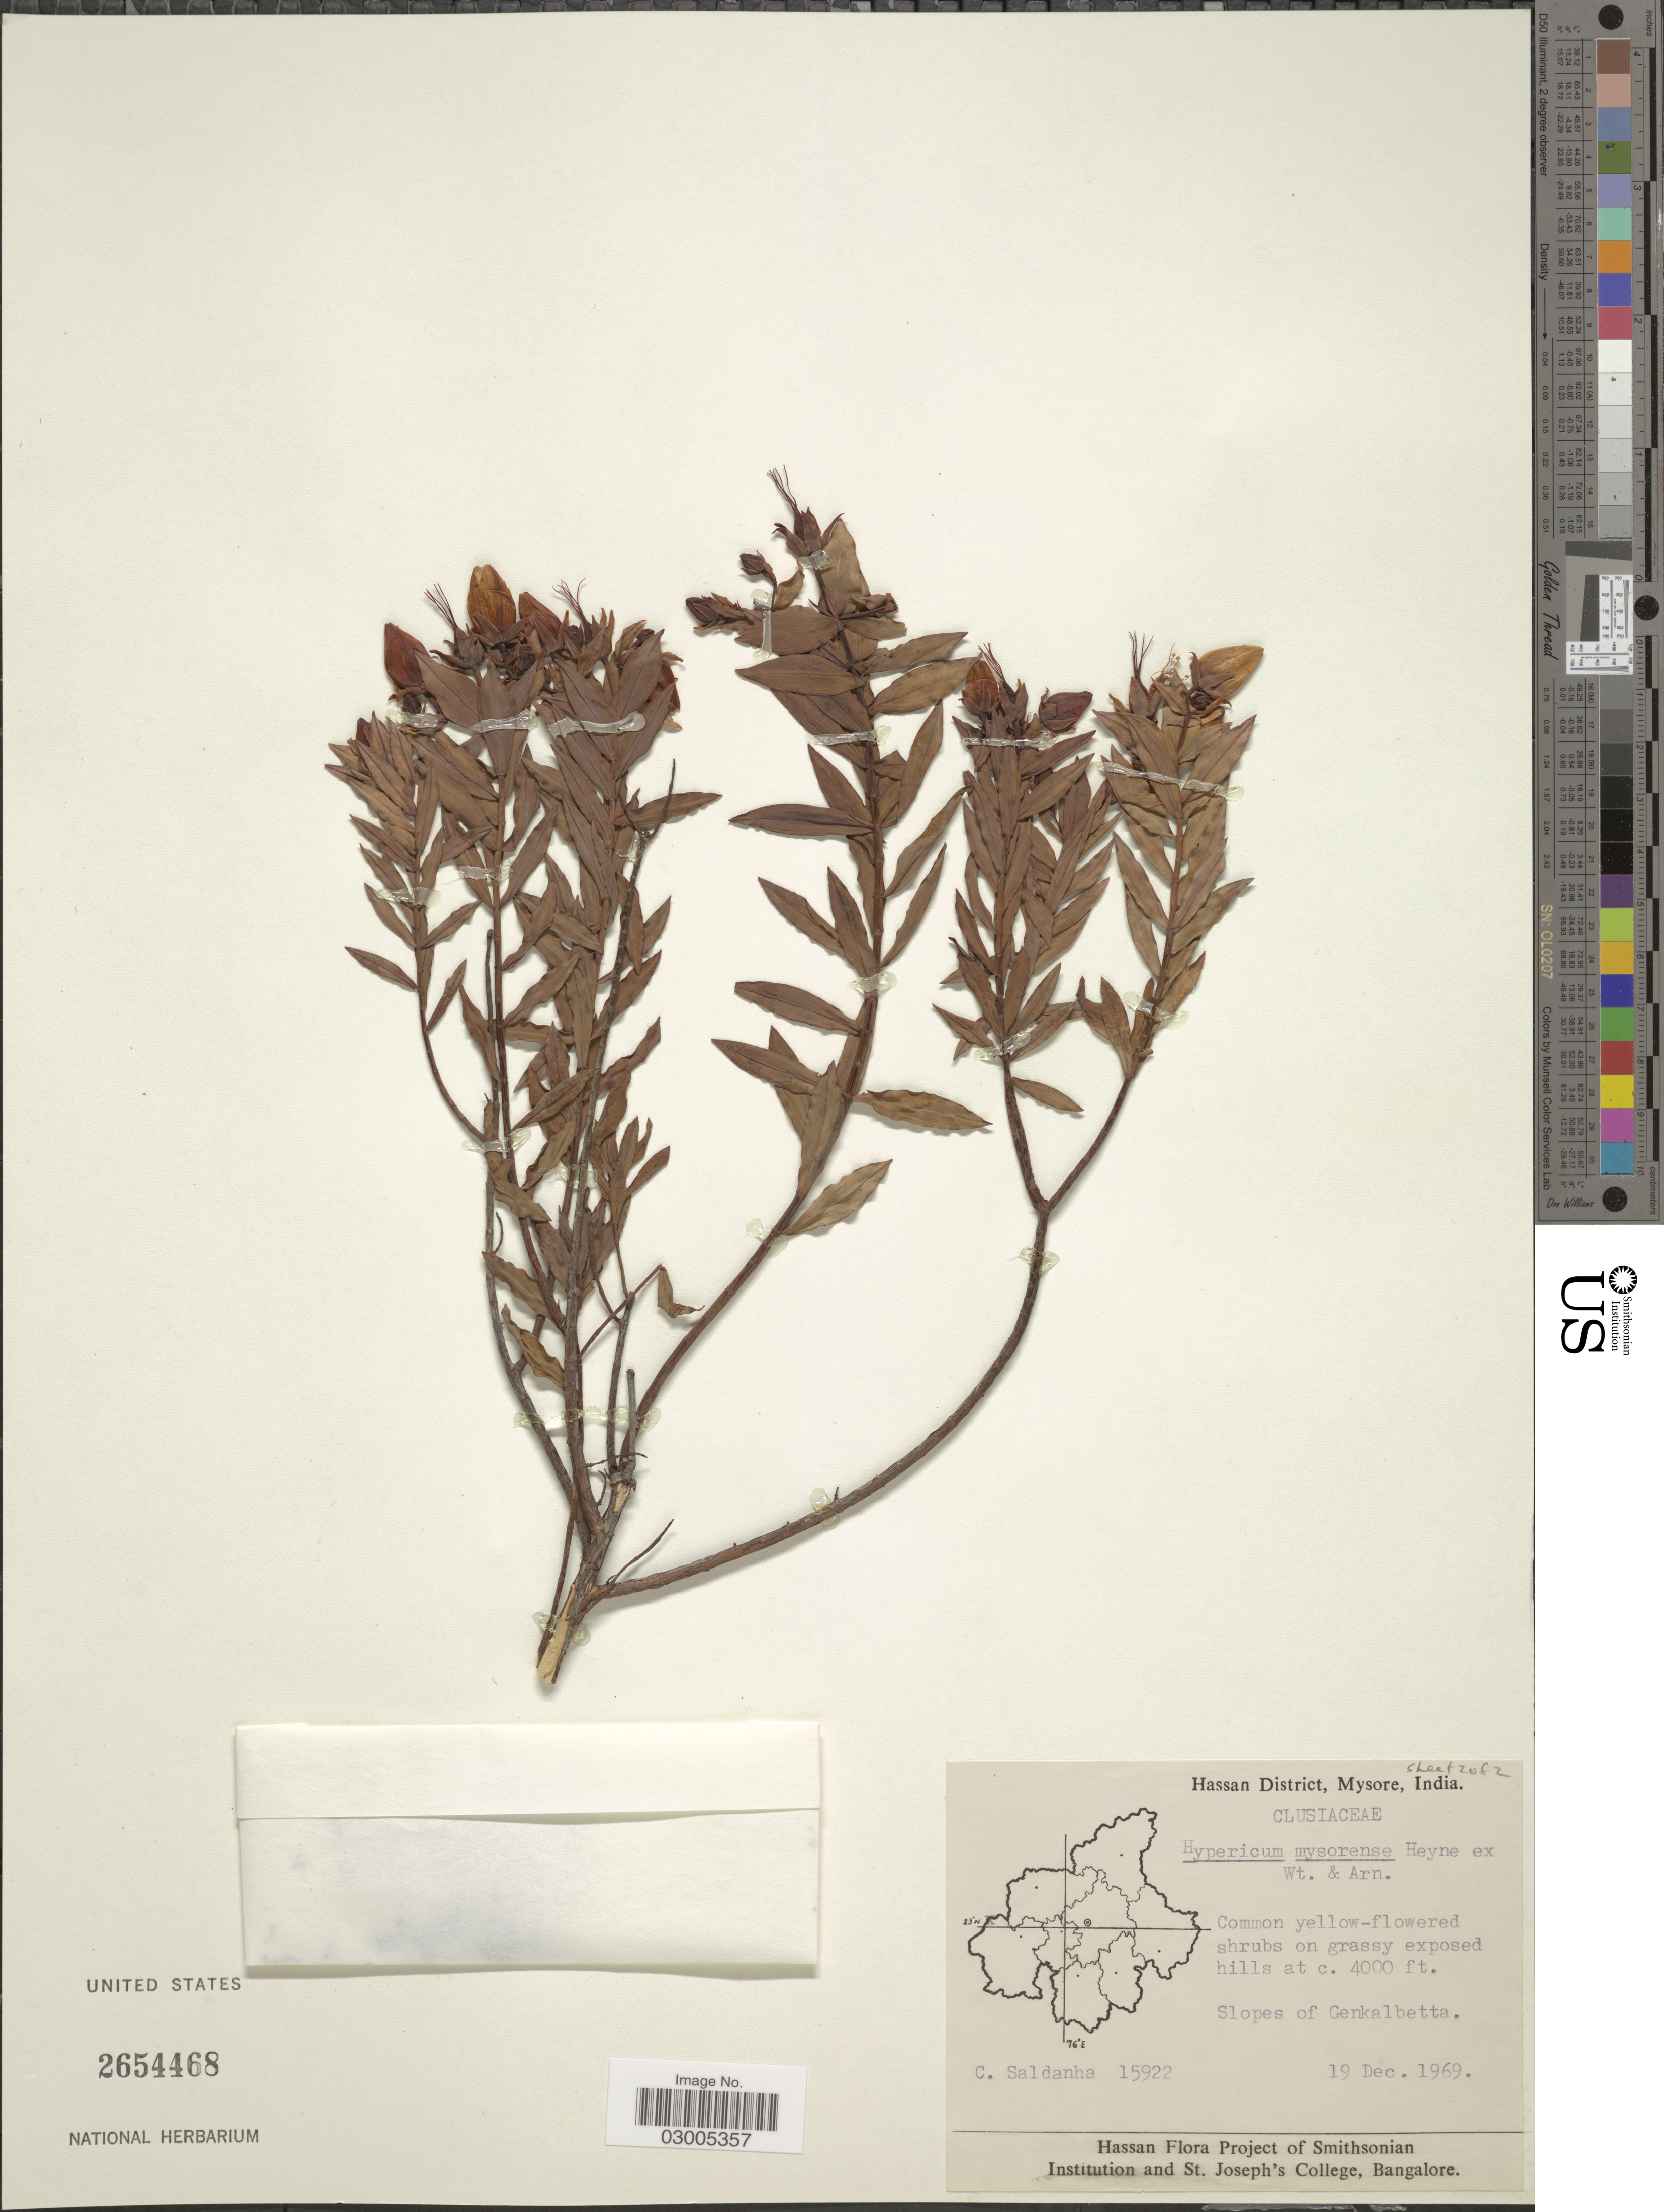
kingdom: Plantae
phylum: Tracheophyta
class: Magnoliopsida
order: Malpighiales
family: Hypericaceae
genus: Hypericum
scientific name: Hypericum mysorense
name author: F. Heyne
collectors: C. Saldanha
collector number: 15922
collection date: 1969-12-19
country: India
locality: Hassan District, Mysore. Slopes of Genkalbetta.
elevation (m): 1219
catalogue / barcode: US 2654468